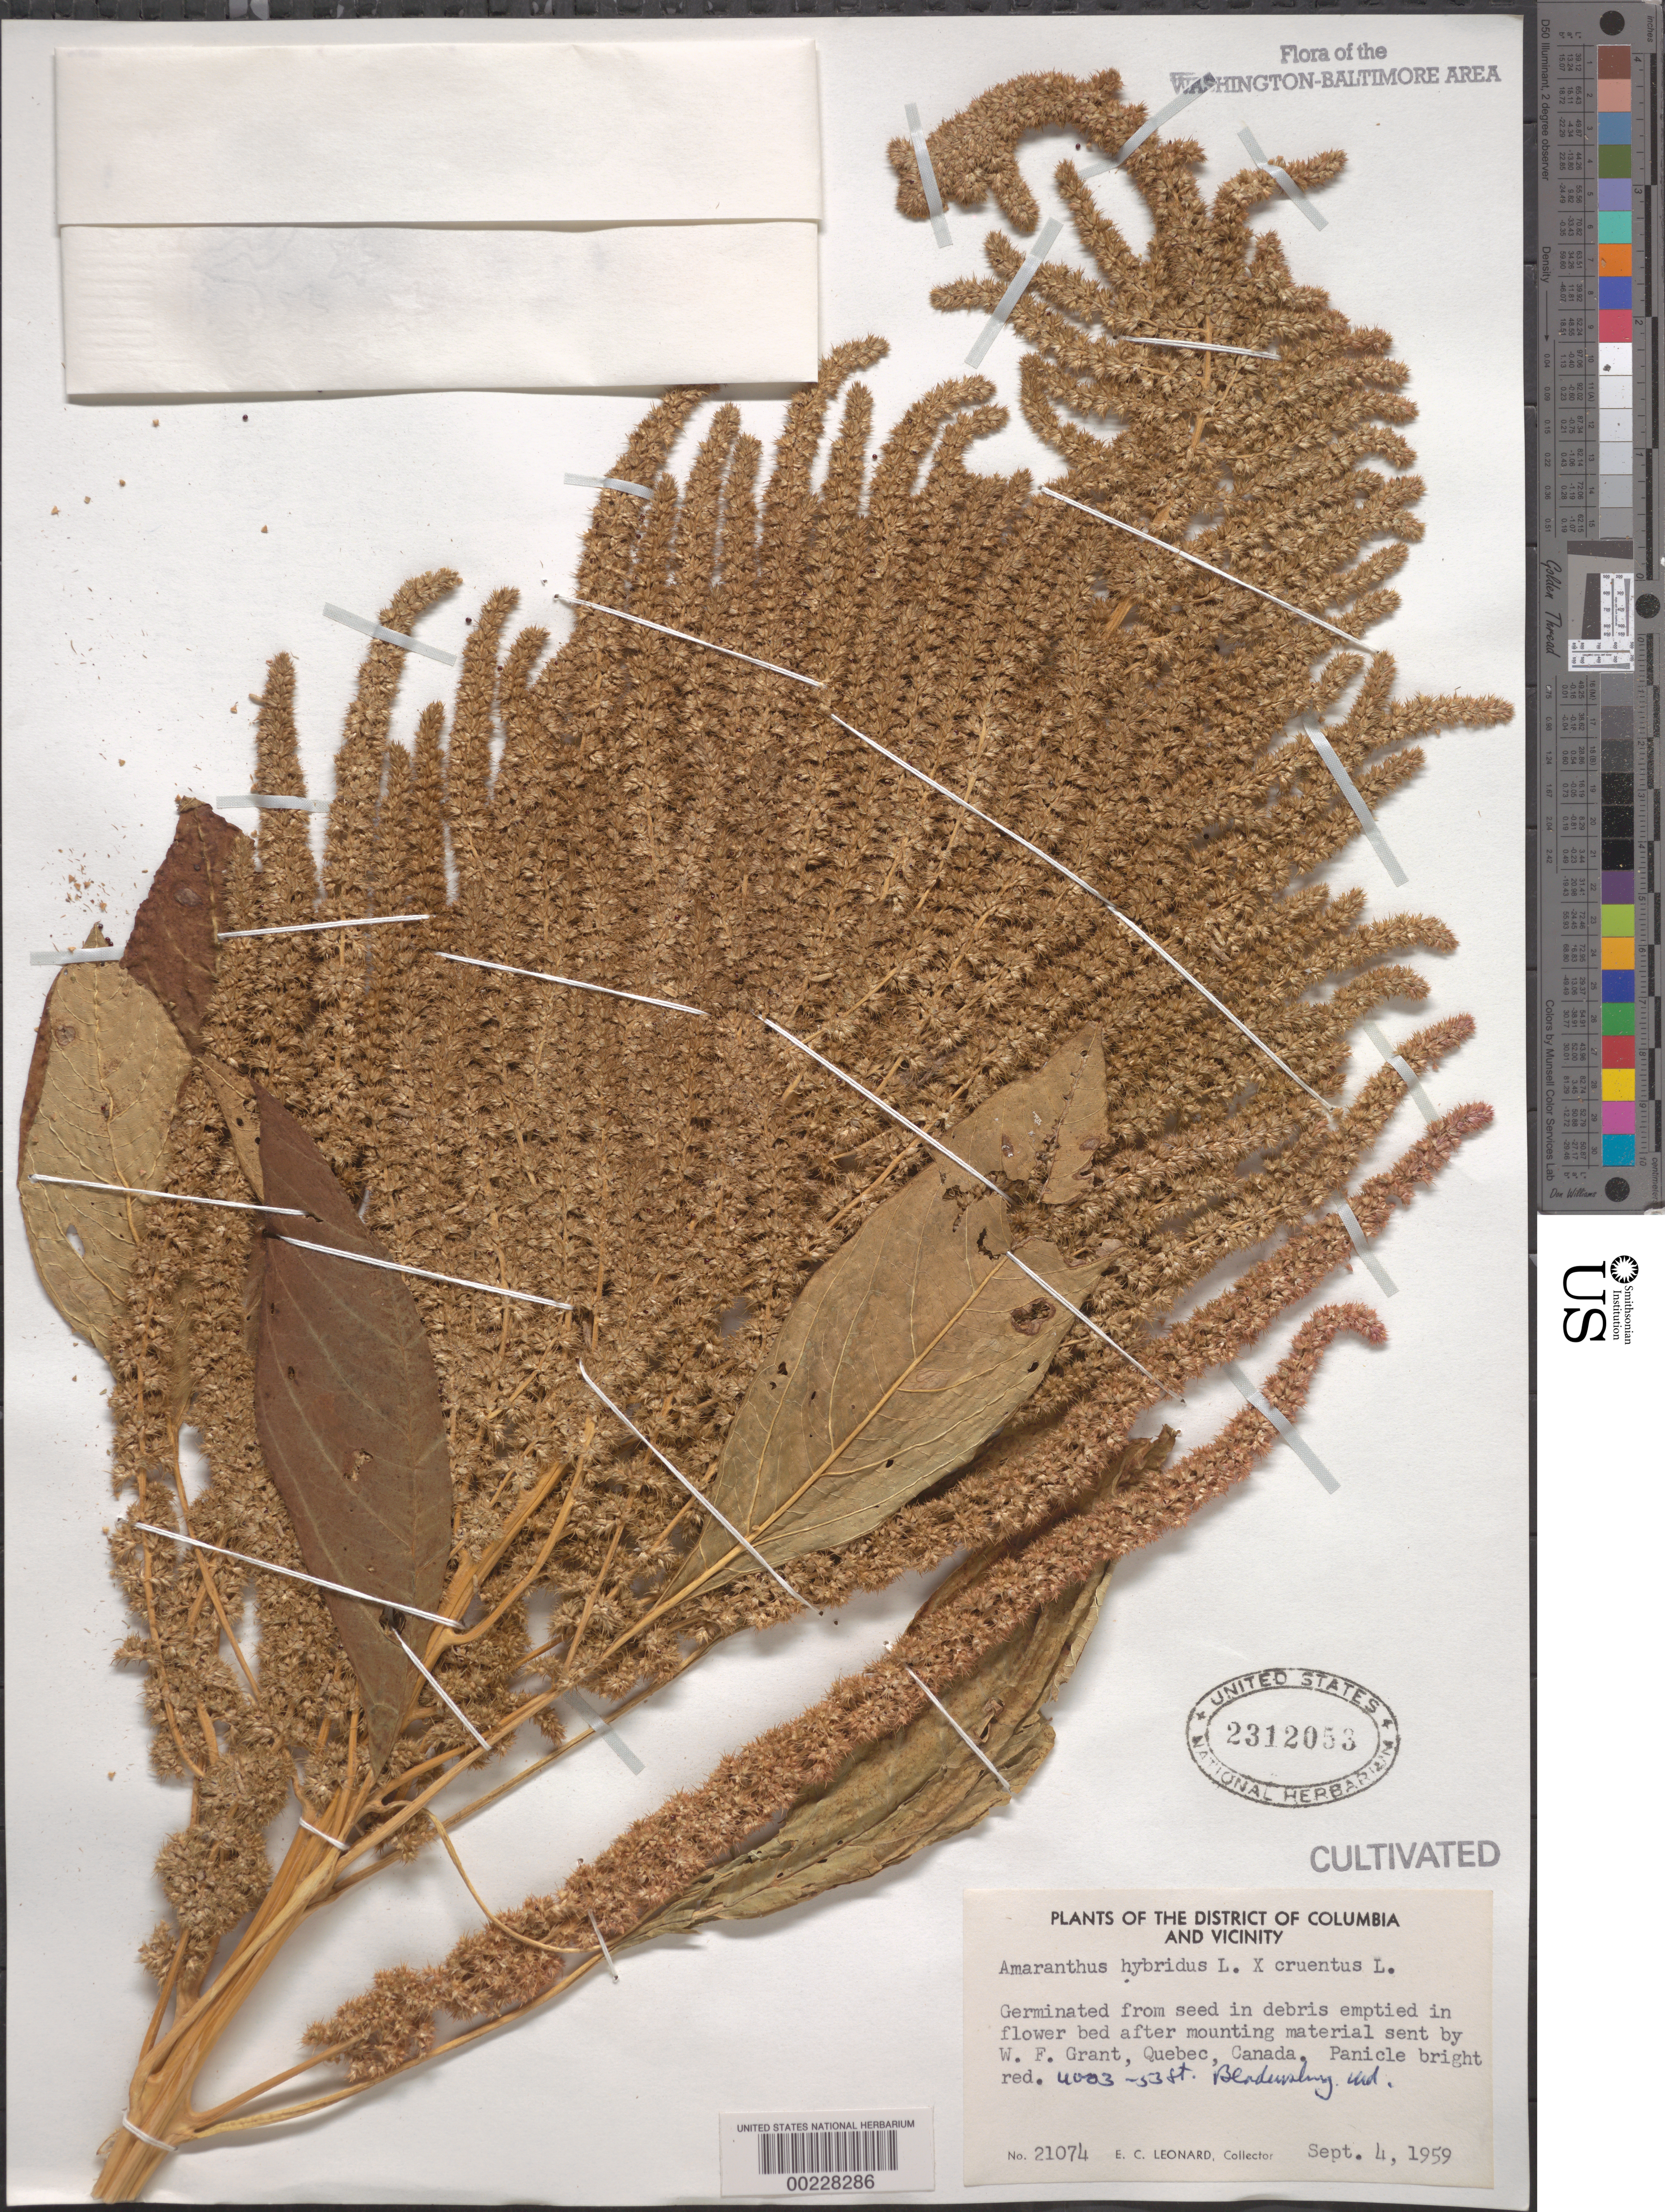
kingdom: Plantae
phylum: Tracheophyta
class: Magnoliopsida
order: Caryophyllales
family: Amaranthaceae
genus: Amaranthus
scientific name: Amaranthus hybridus x A. cruentus L.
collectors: E. C. Leonard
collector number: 21074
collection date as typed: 04 Sep 1959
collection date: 1959-09-04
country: United States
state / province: Maryland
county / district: Prince George's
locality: Bladensburg, Decatur Heights, 4003 53 St, garden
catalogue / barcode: US 2312053